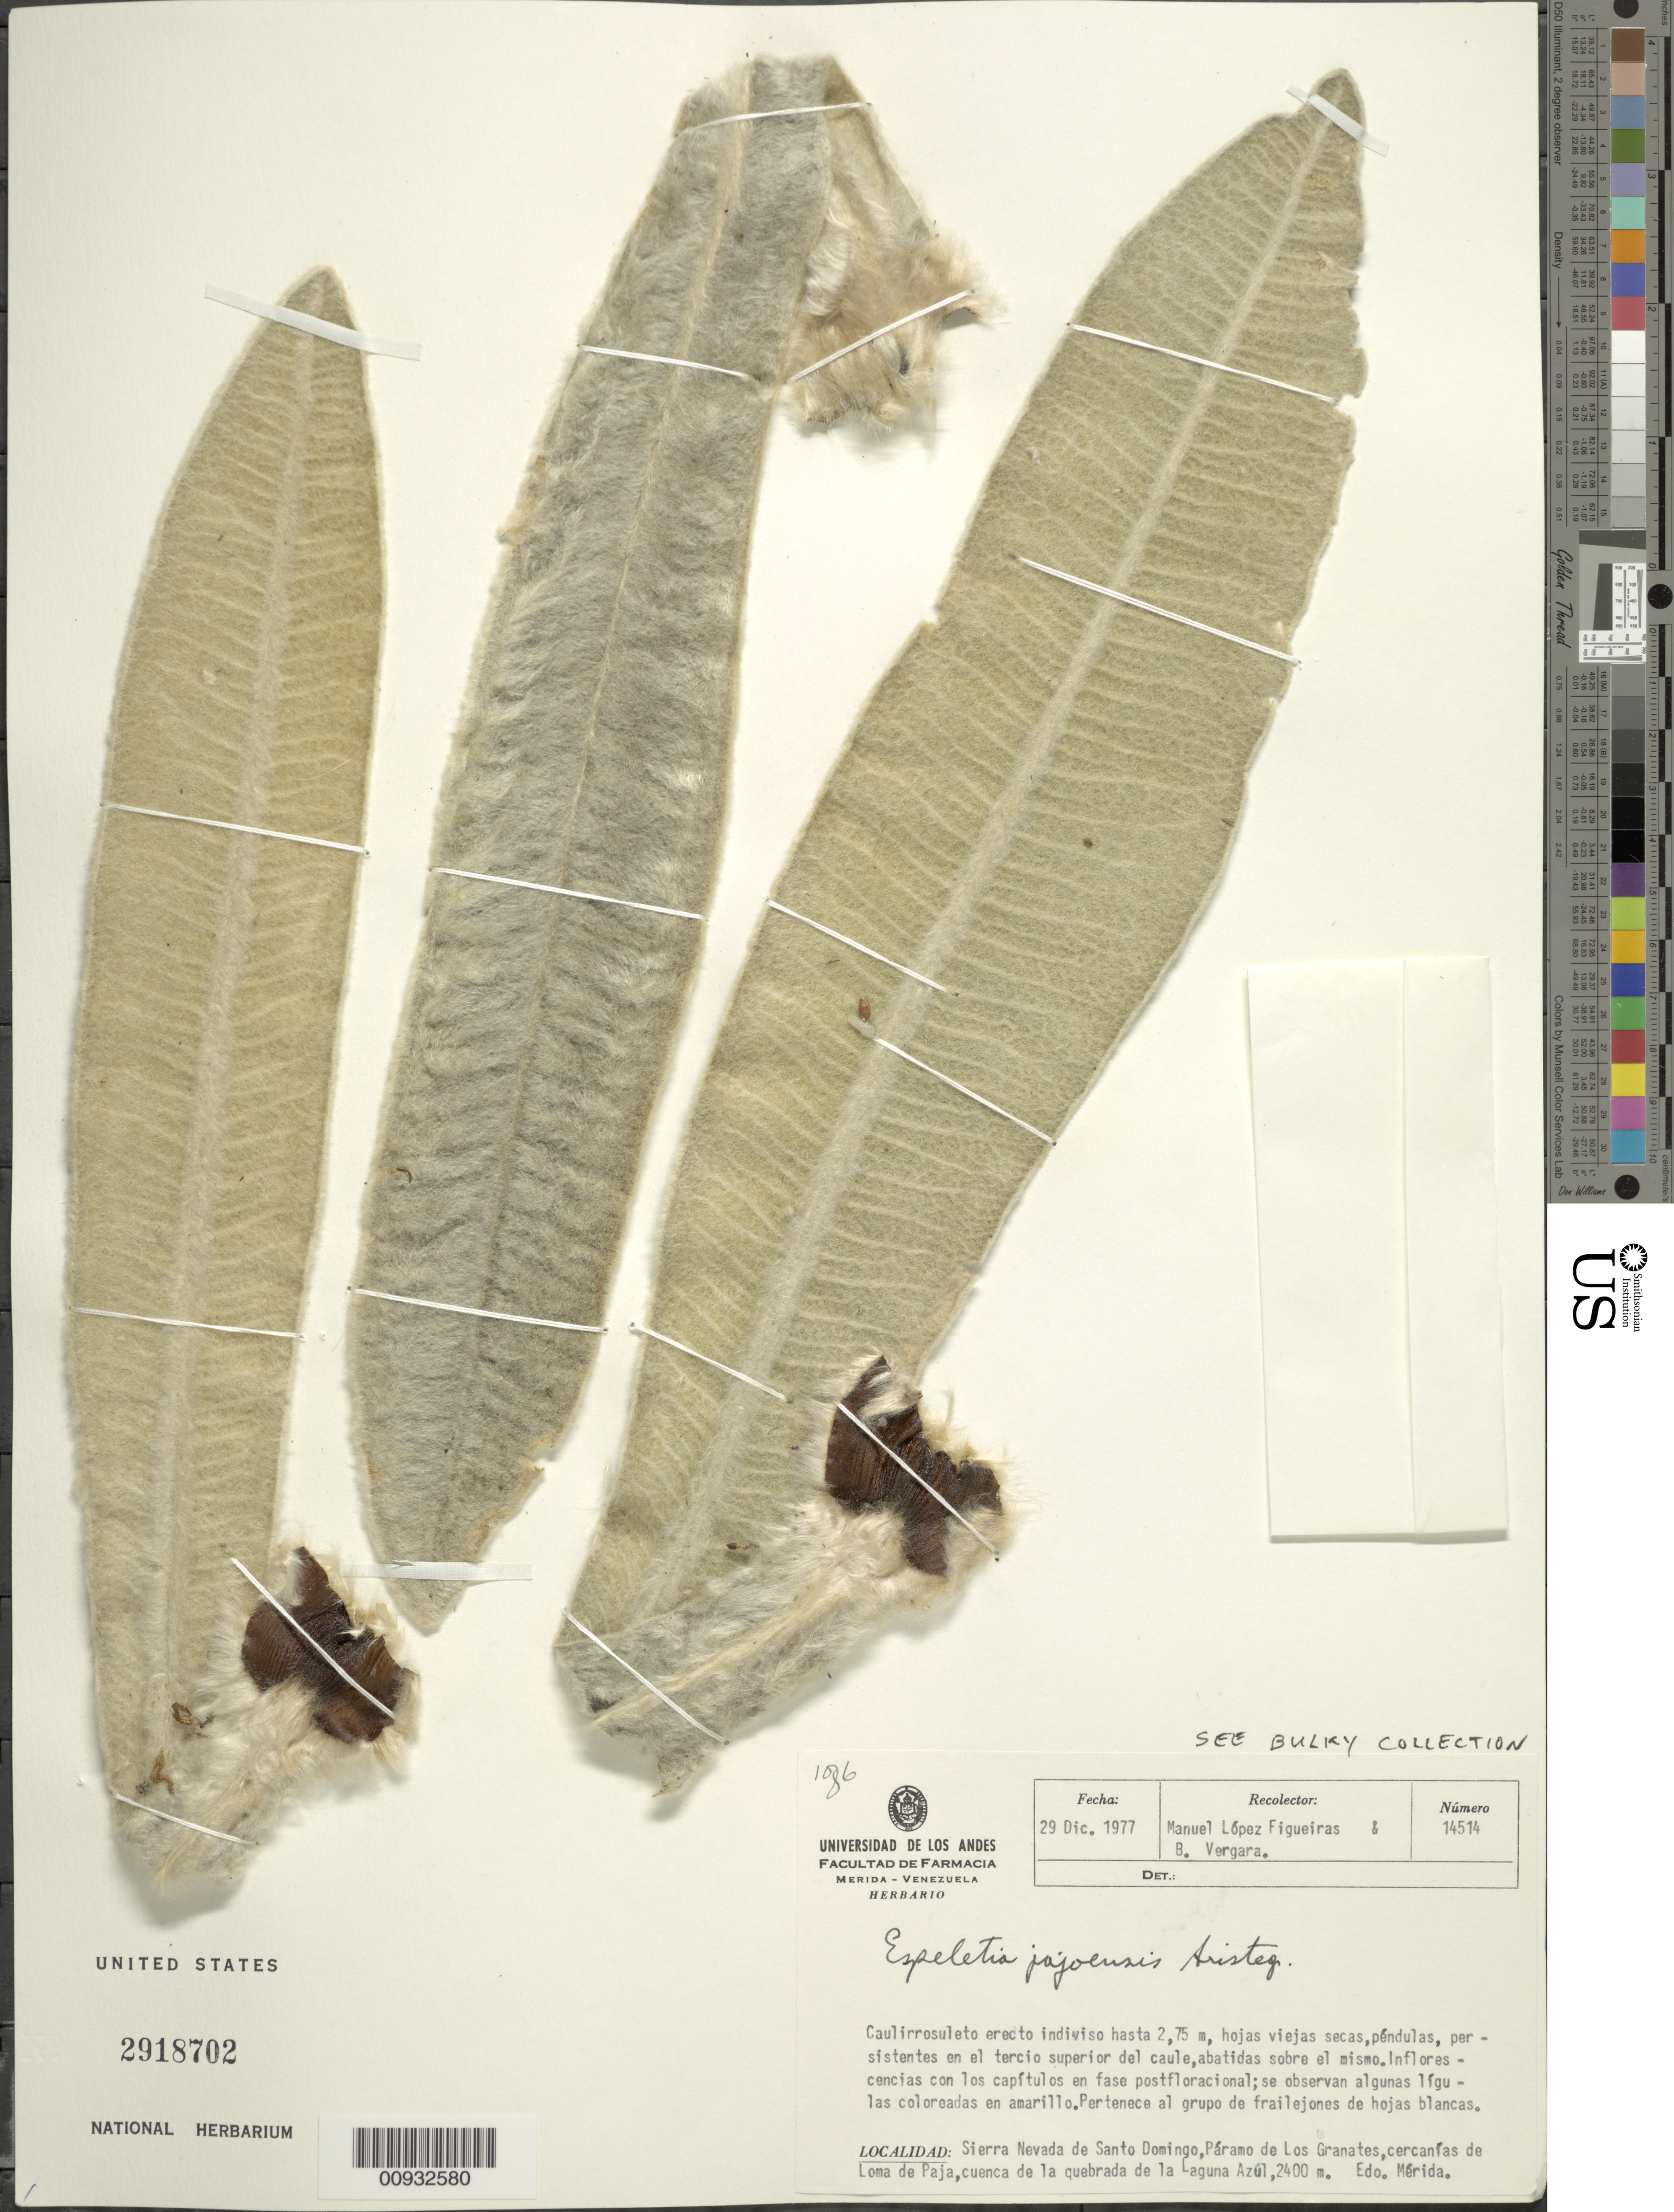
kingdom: Plantae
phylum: Tracheophyta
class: Magnoliopsida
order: Asterales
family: Asteraceae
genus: Espeletia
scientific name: Espeletia jajoensis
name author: Aristeg.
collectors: M. López Figueiras & B. Vergara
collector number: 14514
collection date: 1977-12-29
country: Venezuela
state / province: Mérida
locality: Páramo de los Granates. Sierra Nevada de Santo Domingo, cercanías a Loma de Paja, cuenca de la Quebrada de la Laguna Azul.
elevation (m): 2400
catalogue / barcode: US 2918702